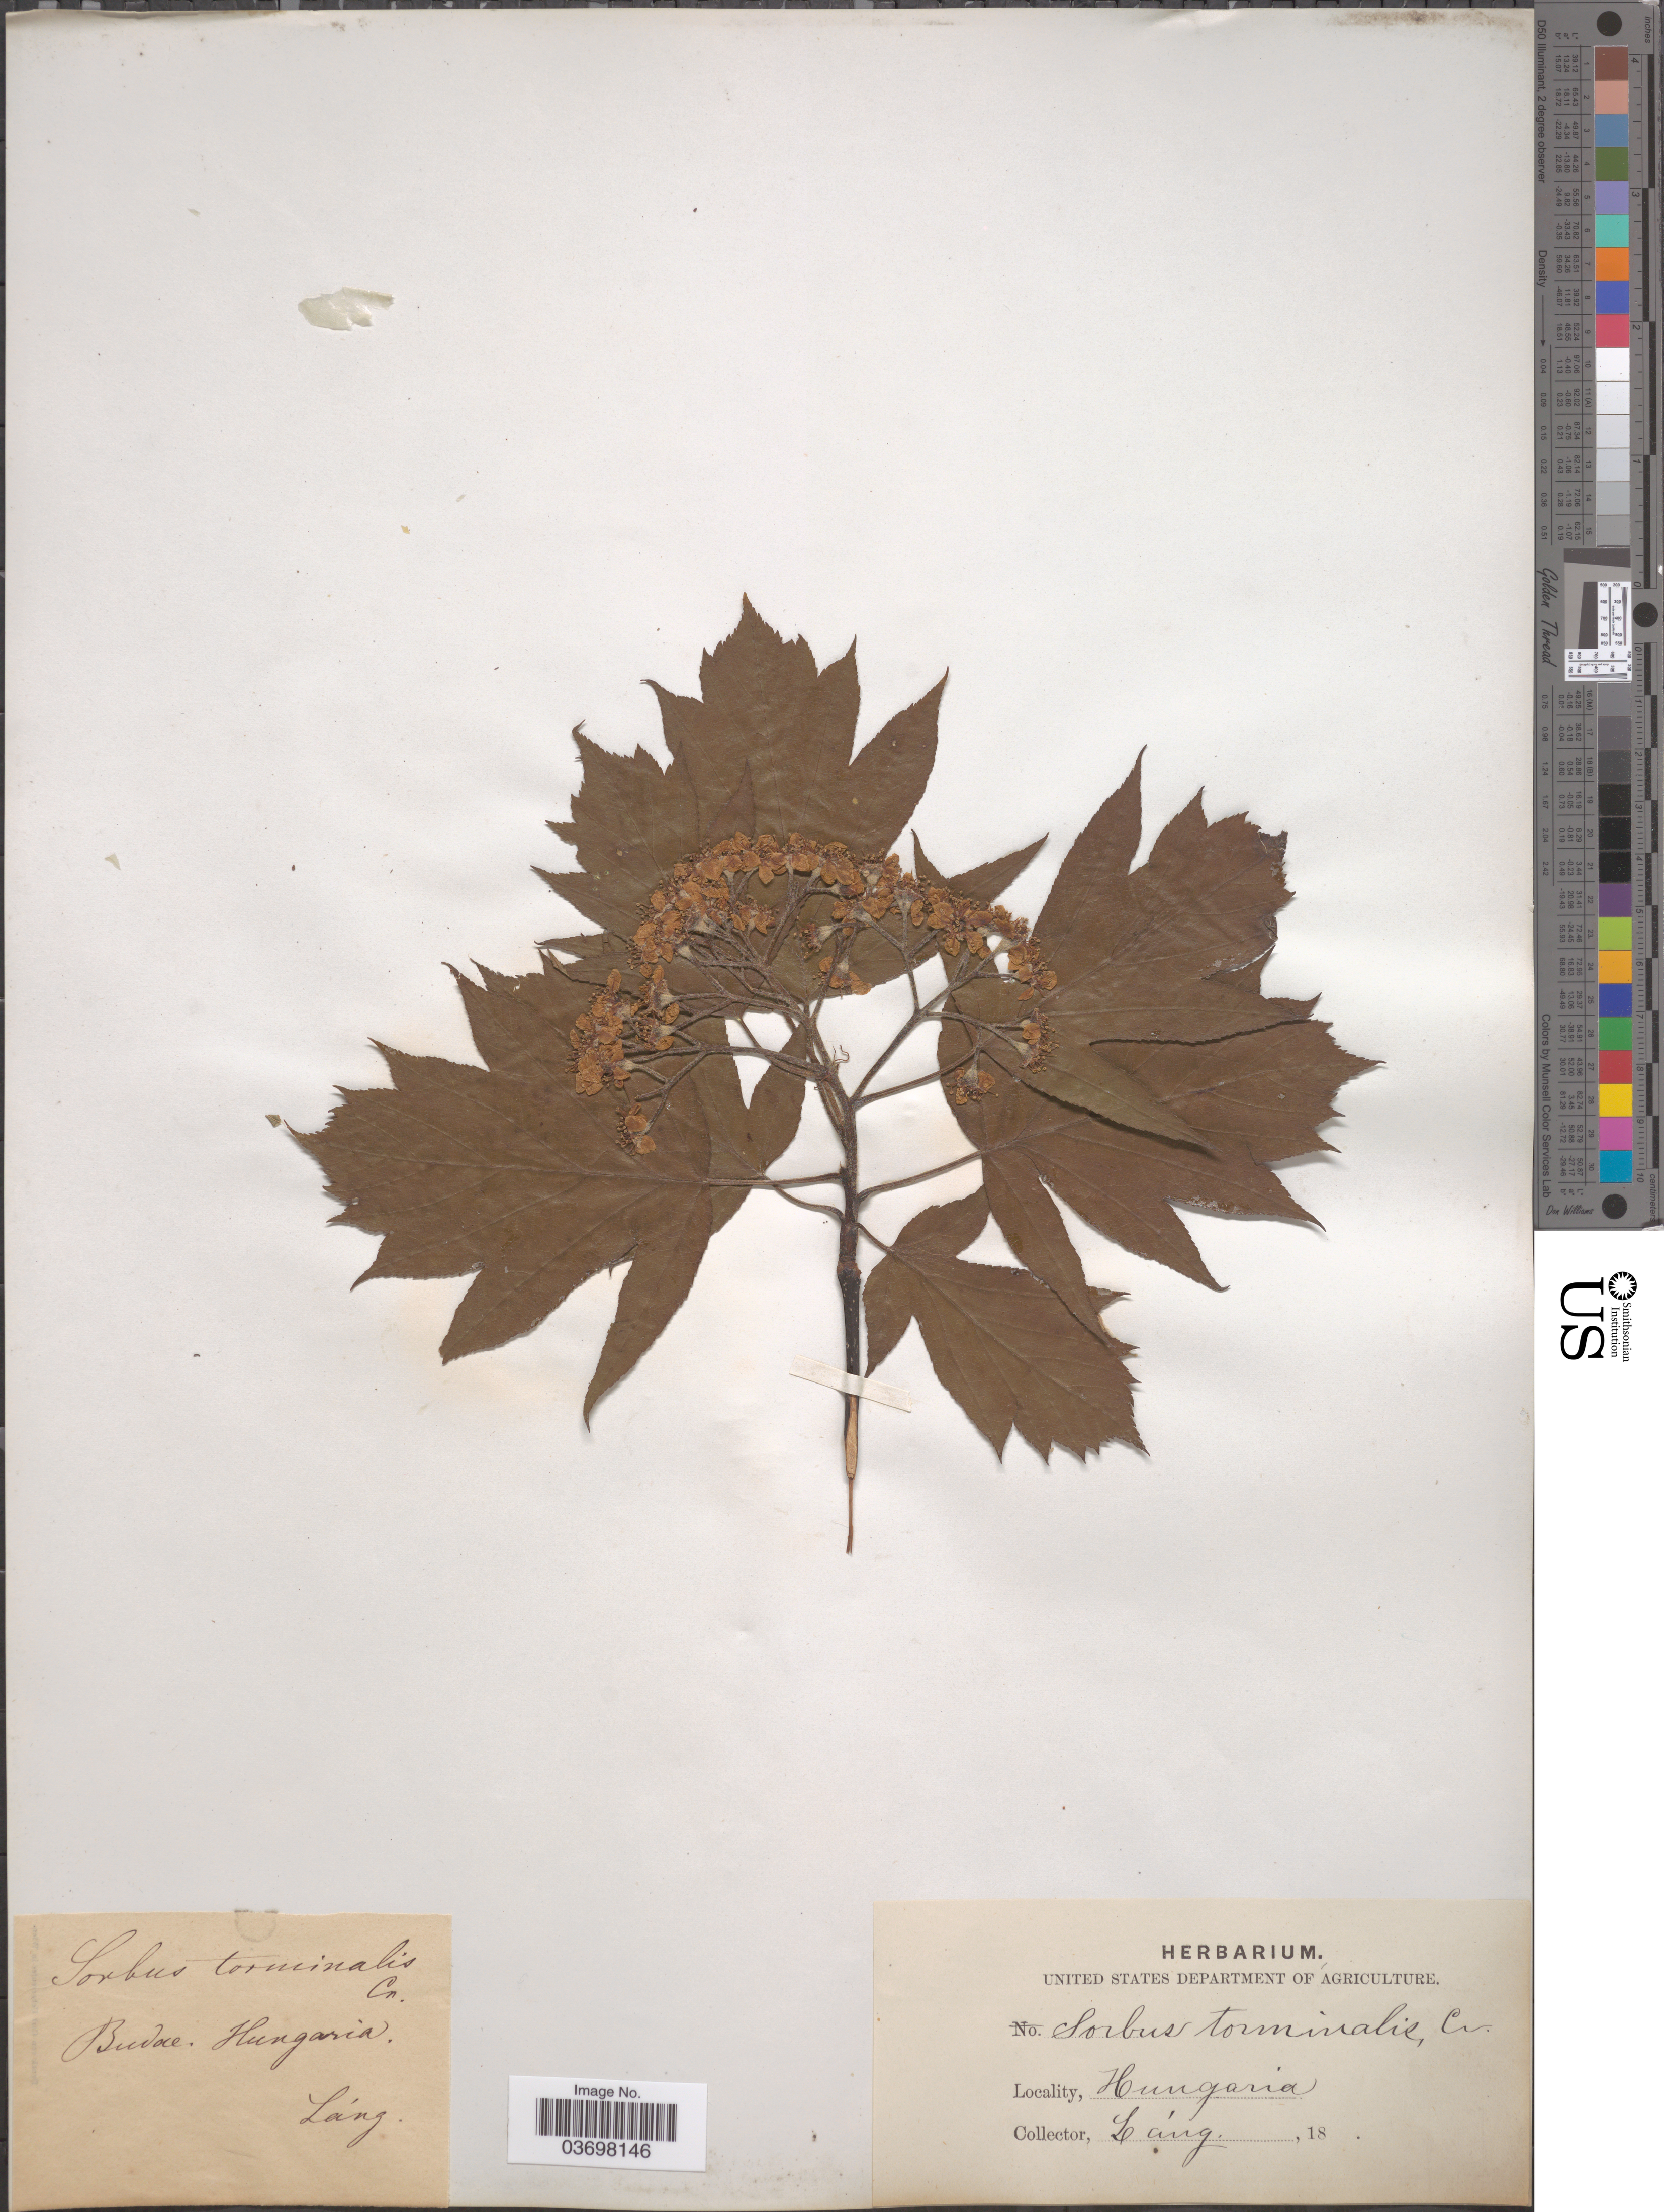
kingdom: Plantae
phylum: Tracheophyta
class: Magnoliopsida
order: Rosales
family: Rosaceae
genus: Sorbus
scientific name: Sorbus torminalis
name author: (L.) Crantz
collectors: -- Lang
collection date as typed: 18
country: Hungary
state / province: Budapest, Capital District of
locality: Budae.